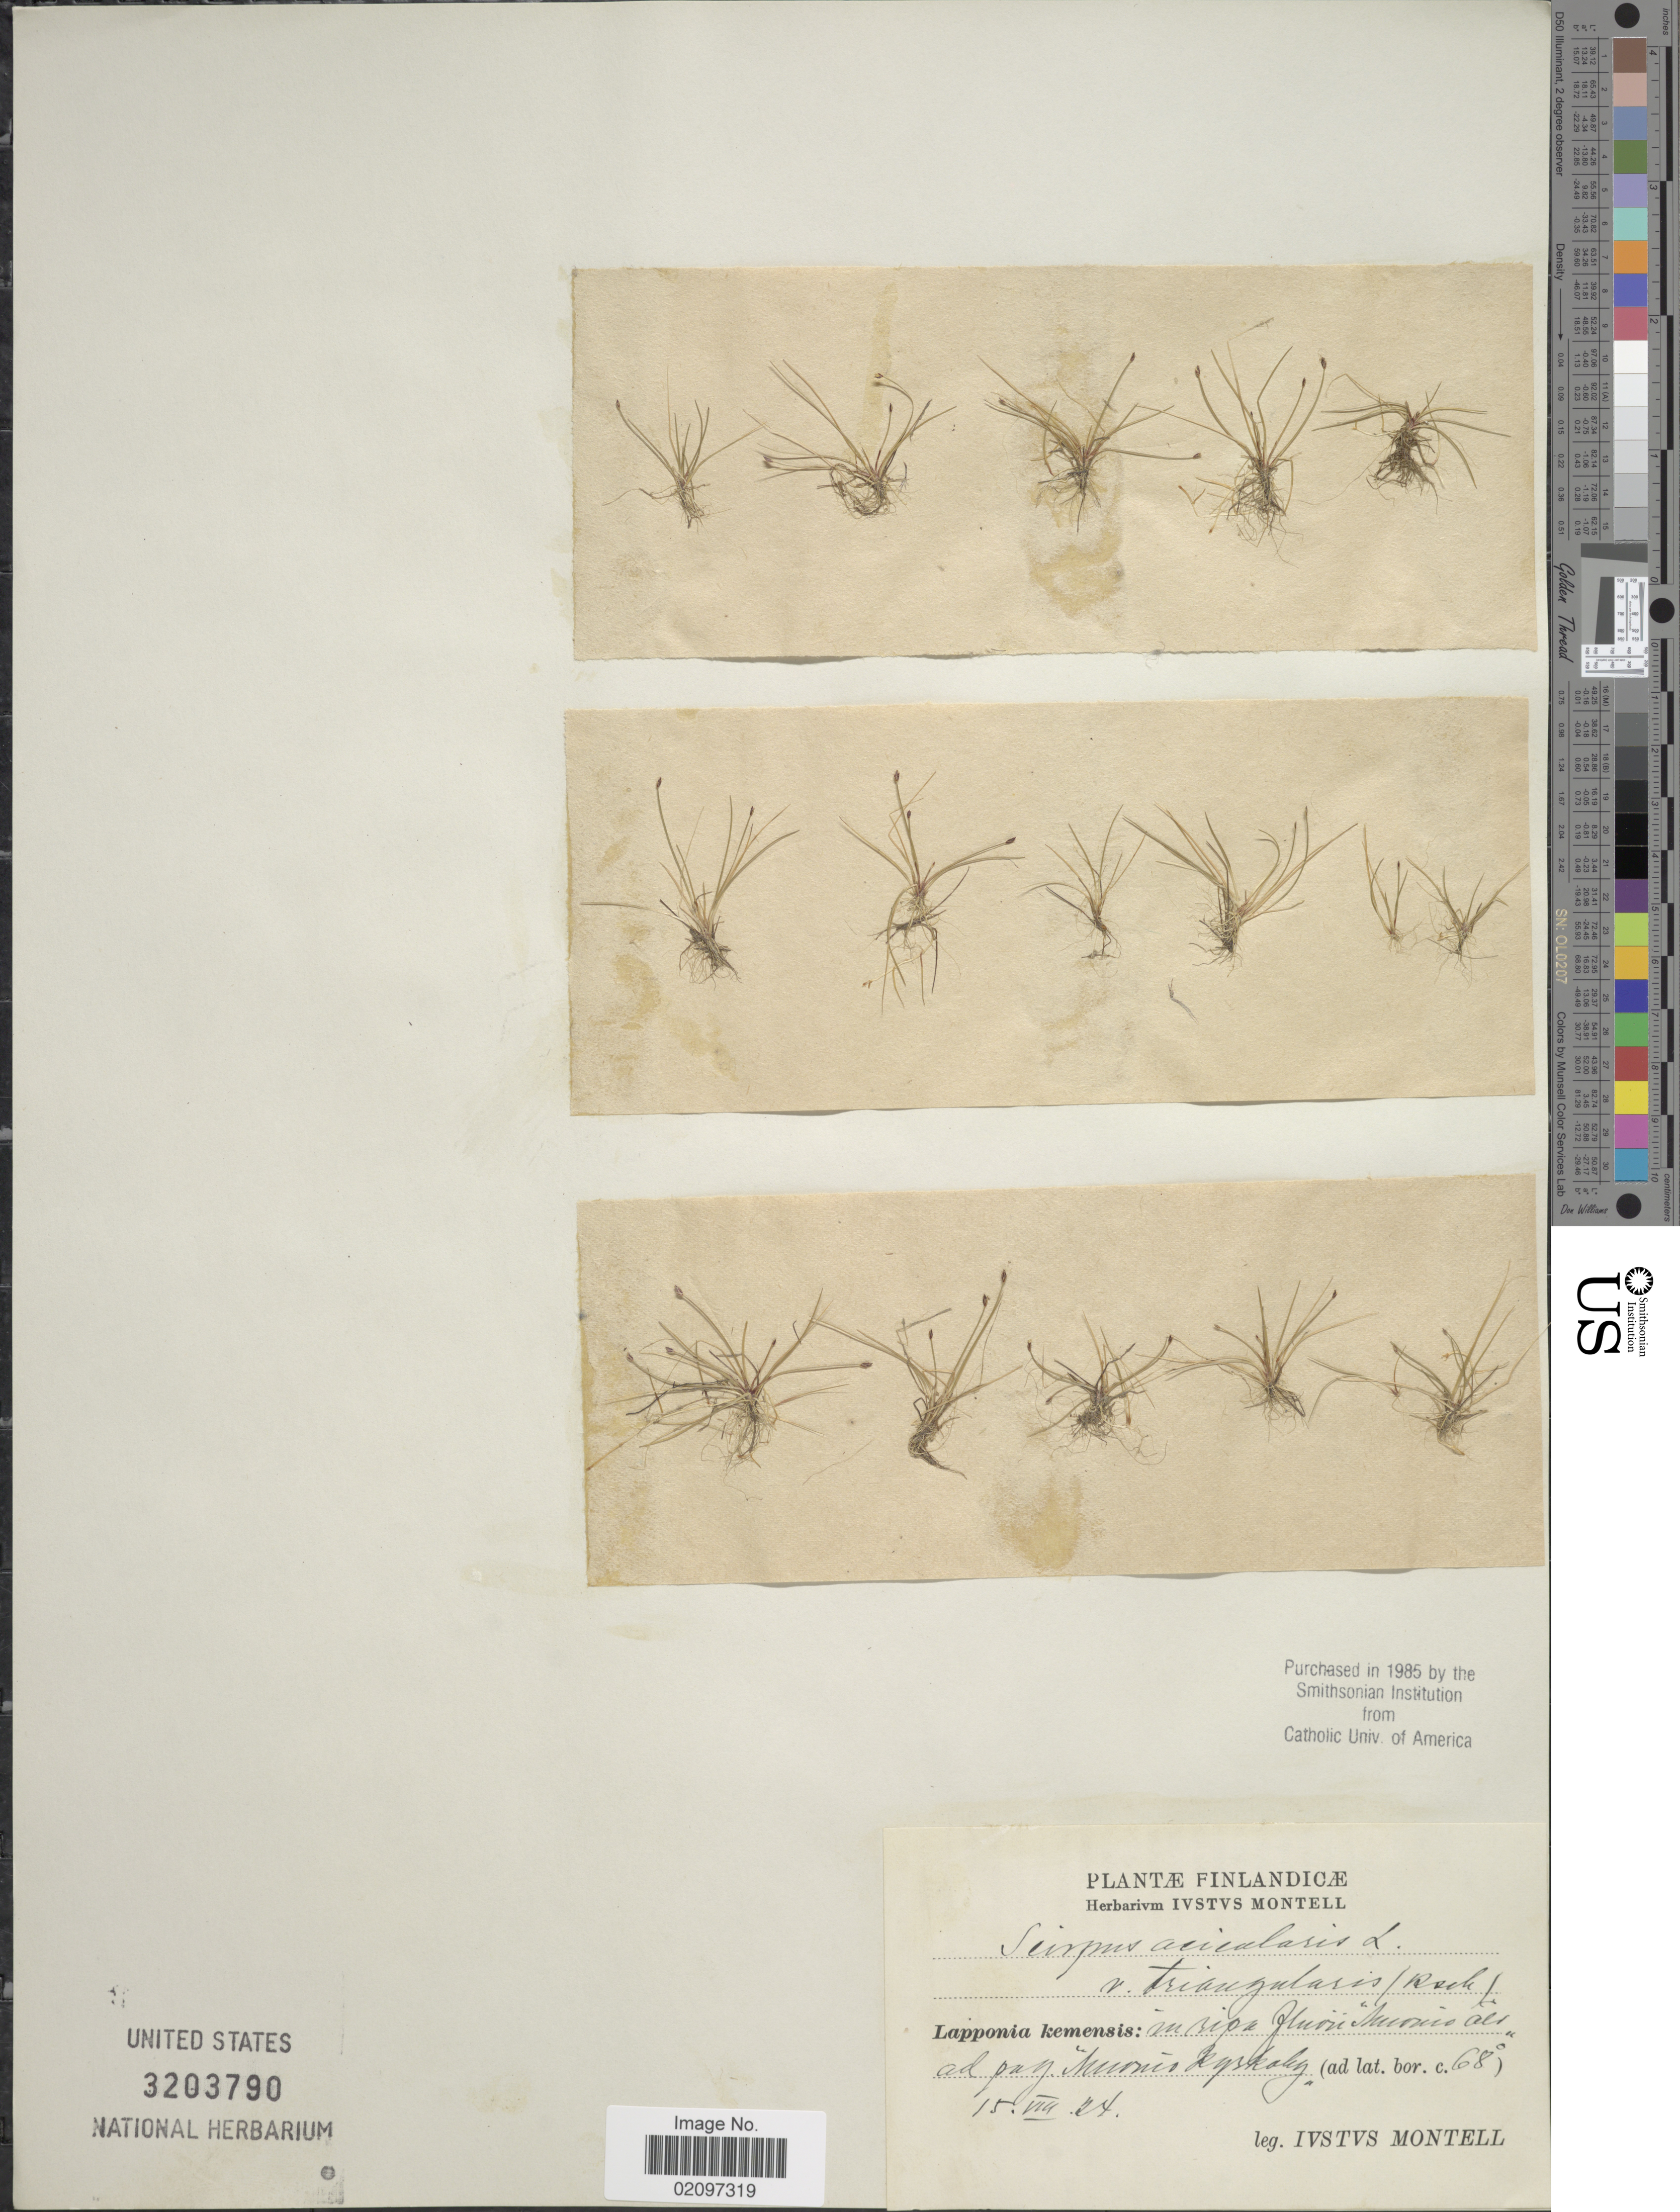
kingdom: Plantae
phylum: Tracheophyta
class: Liliopsida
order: Poales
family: Cyperaceae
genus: Eleocharis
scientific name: Eleocharis acicularis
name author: (L.) Roem. & Schult.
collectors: I. Montell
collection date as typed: Transcribed d/m/y: 15/8/24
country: Finland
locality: Lapponia kemensis: in ripa fluvii Muonis alv. ad pag. Morico Kaskakg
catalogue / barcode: US 3203790